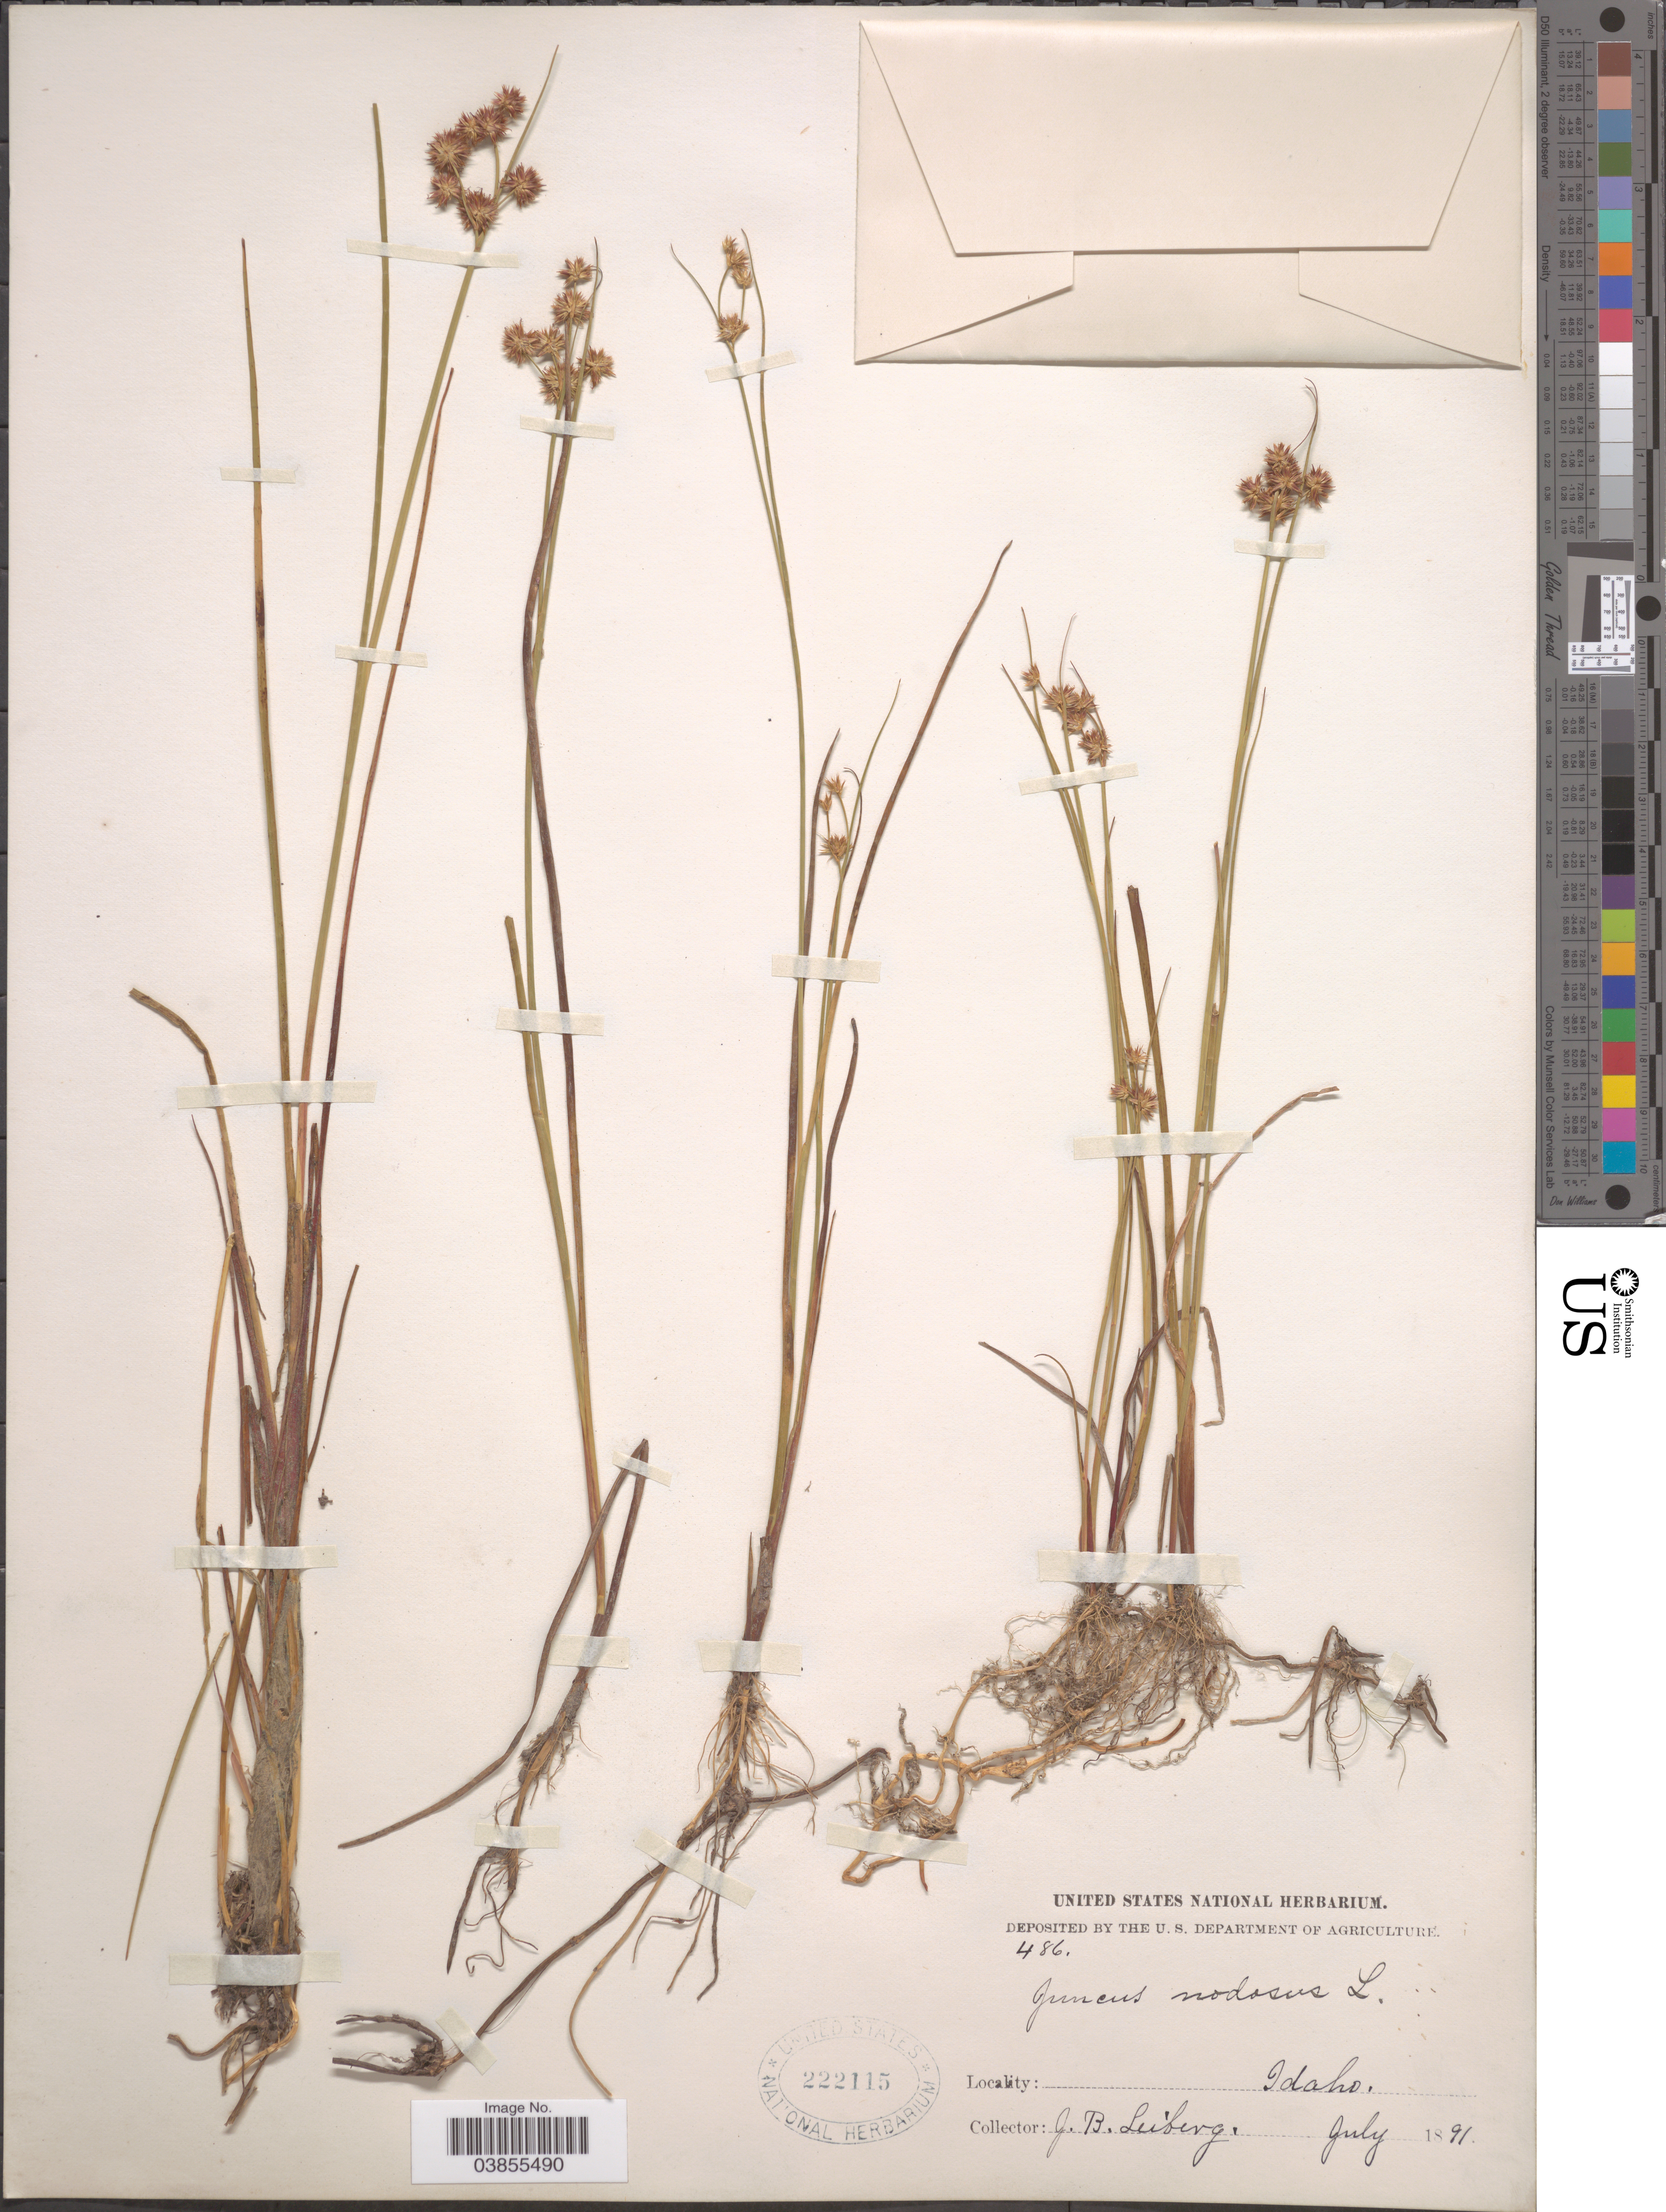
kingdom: Plantae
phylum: Tracheophyta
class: Liliopsida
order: Poales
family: Juncaceae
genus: Juncus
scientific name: Juncus nodosus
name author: L.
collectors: J. B. Leiberg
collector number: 486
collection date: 1891-07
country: United States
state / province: Idaho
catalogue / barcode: US 222115